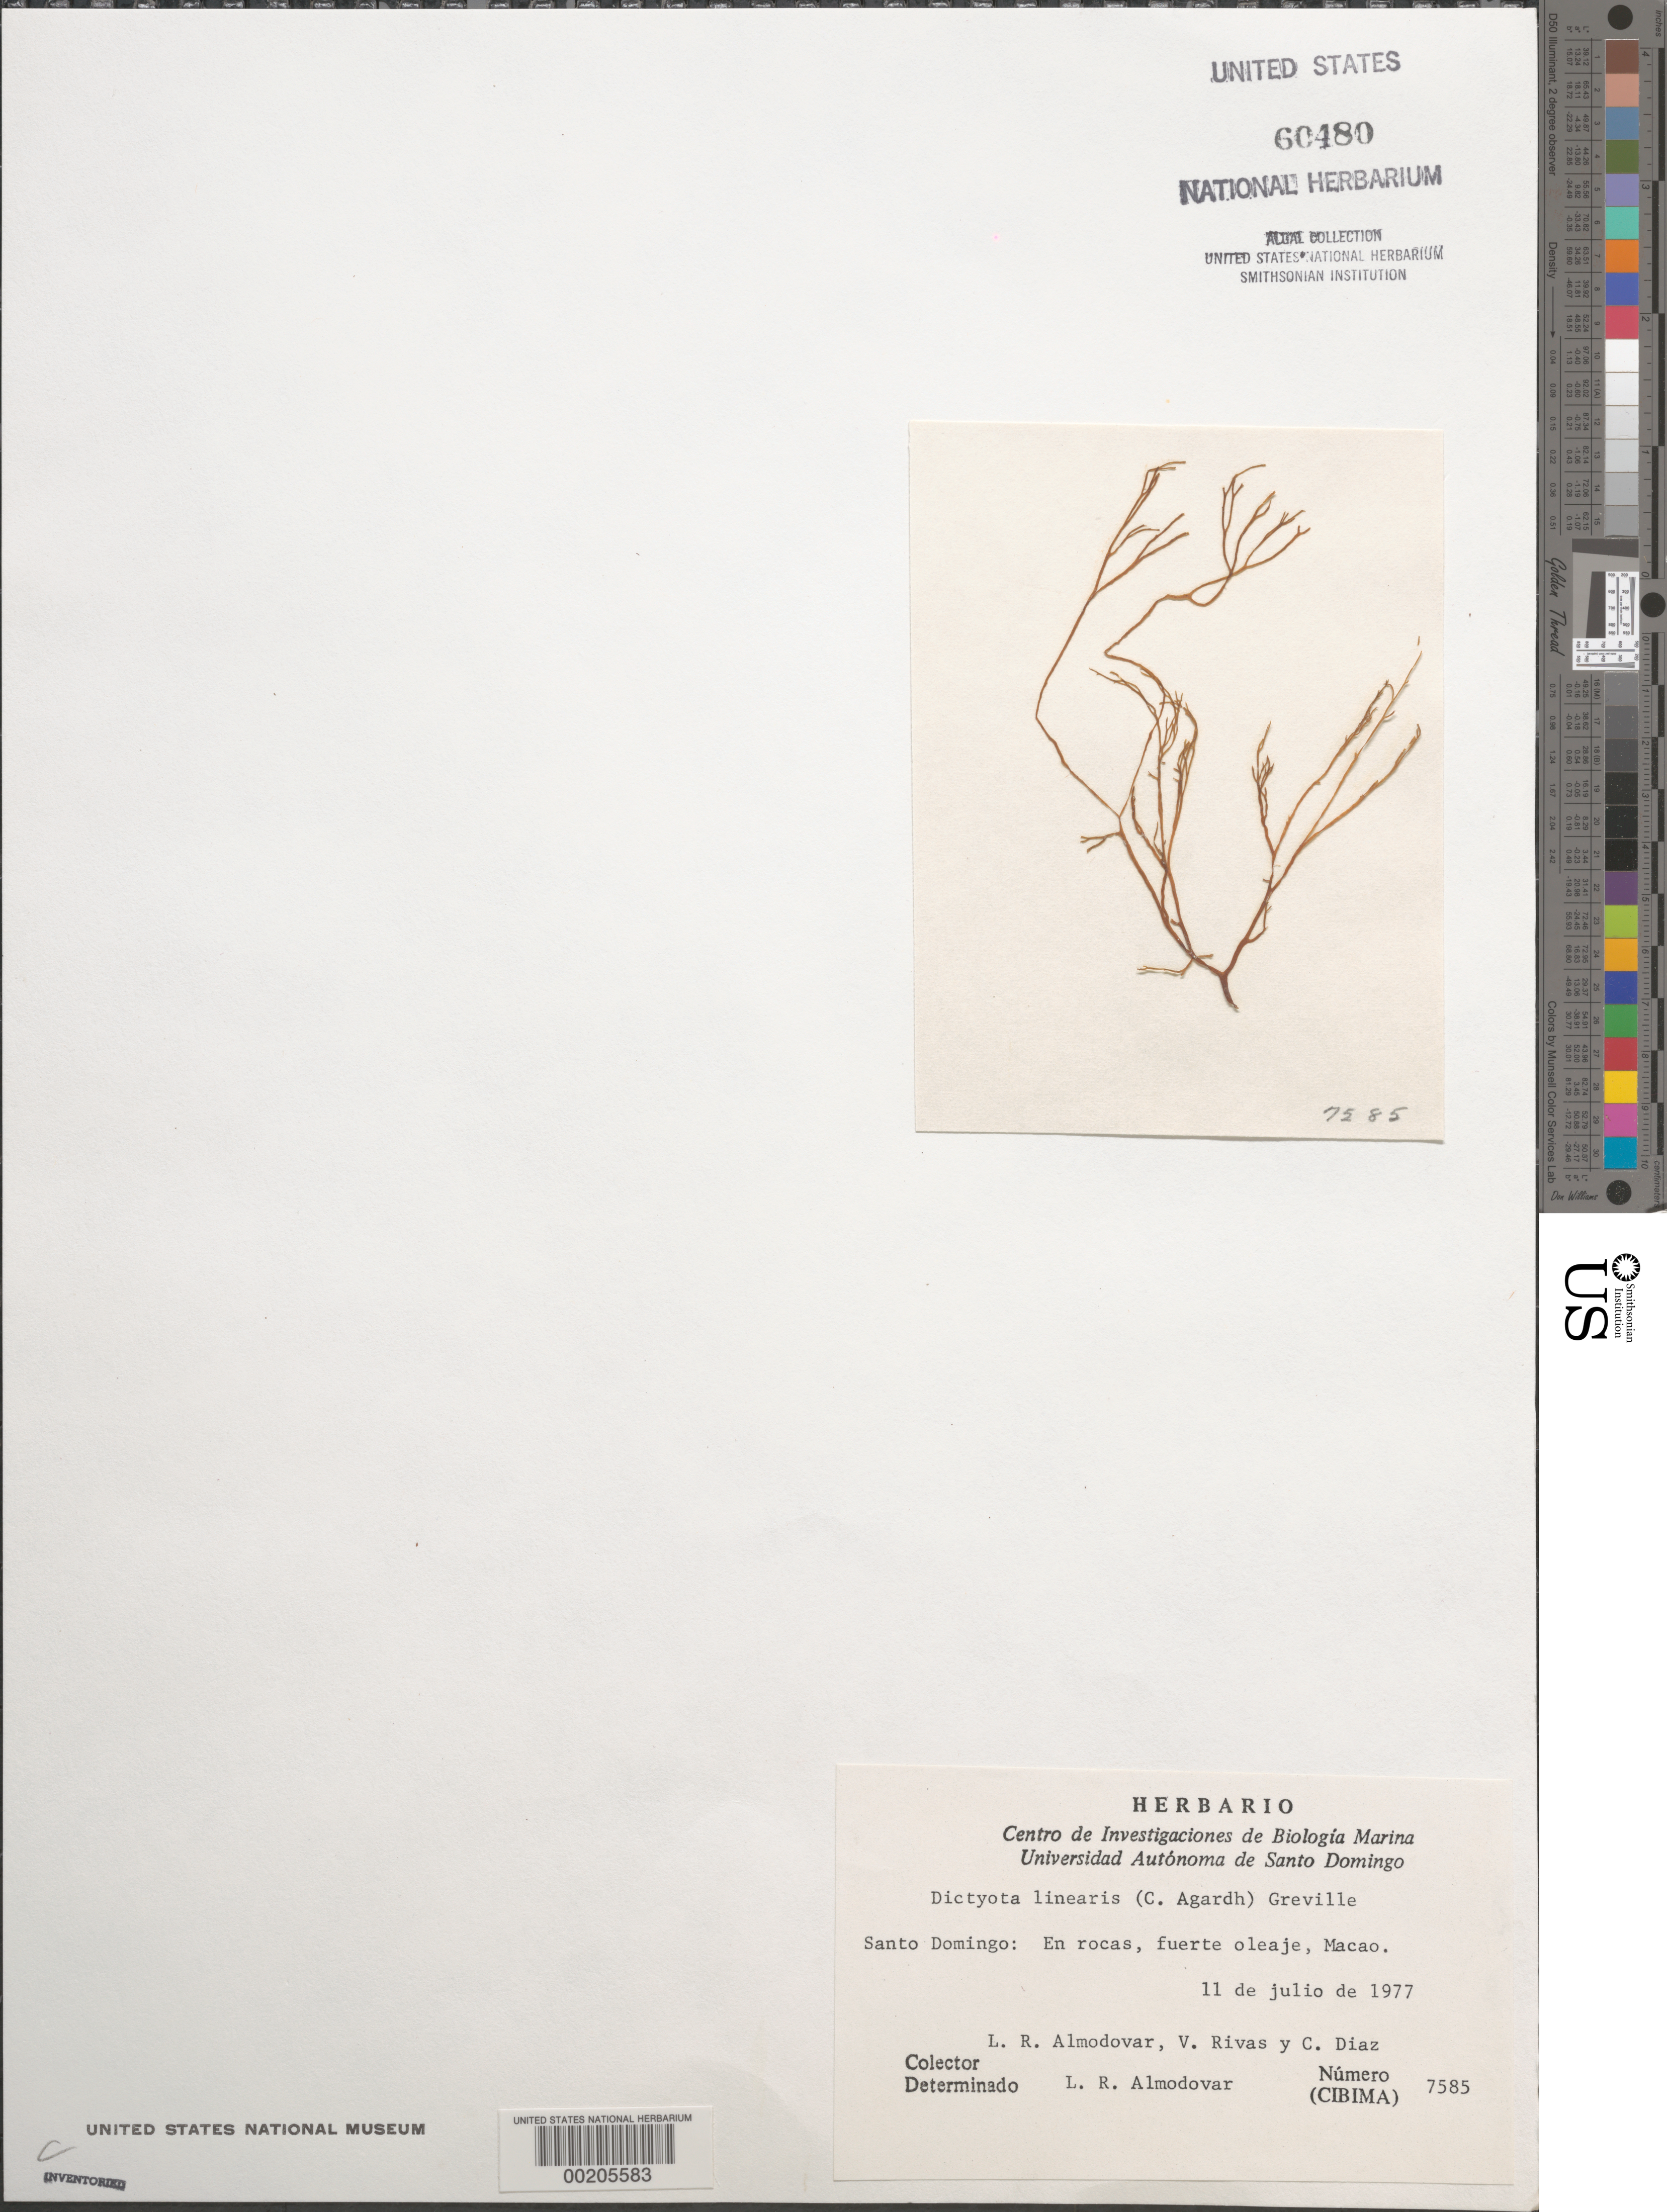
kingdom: Chromista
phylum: Ochrophyta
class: Phaeophyceae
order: Dictyotales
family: Dictyotaceae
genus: Dictyota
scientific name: Dictyota linearis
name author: (C. Agardh) Grev.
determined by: Almodovar, L. R.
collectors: L. Almodovar, V. Rivas & C. Díaz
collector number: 7585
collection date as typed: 11 Jul 1977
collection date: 1977-07-11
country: Dominican Republic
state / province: La Altagracía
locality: Macao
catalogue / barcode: US 60480